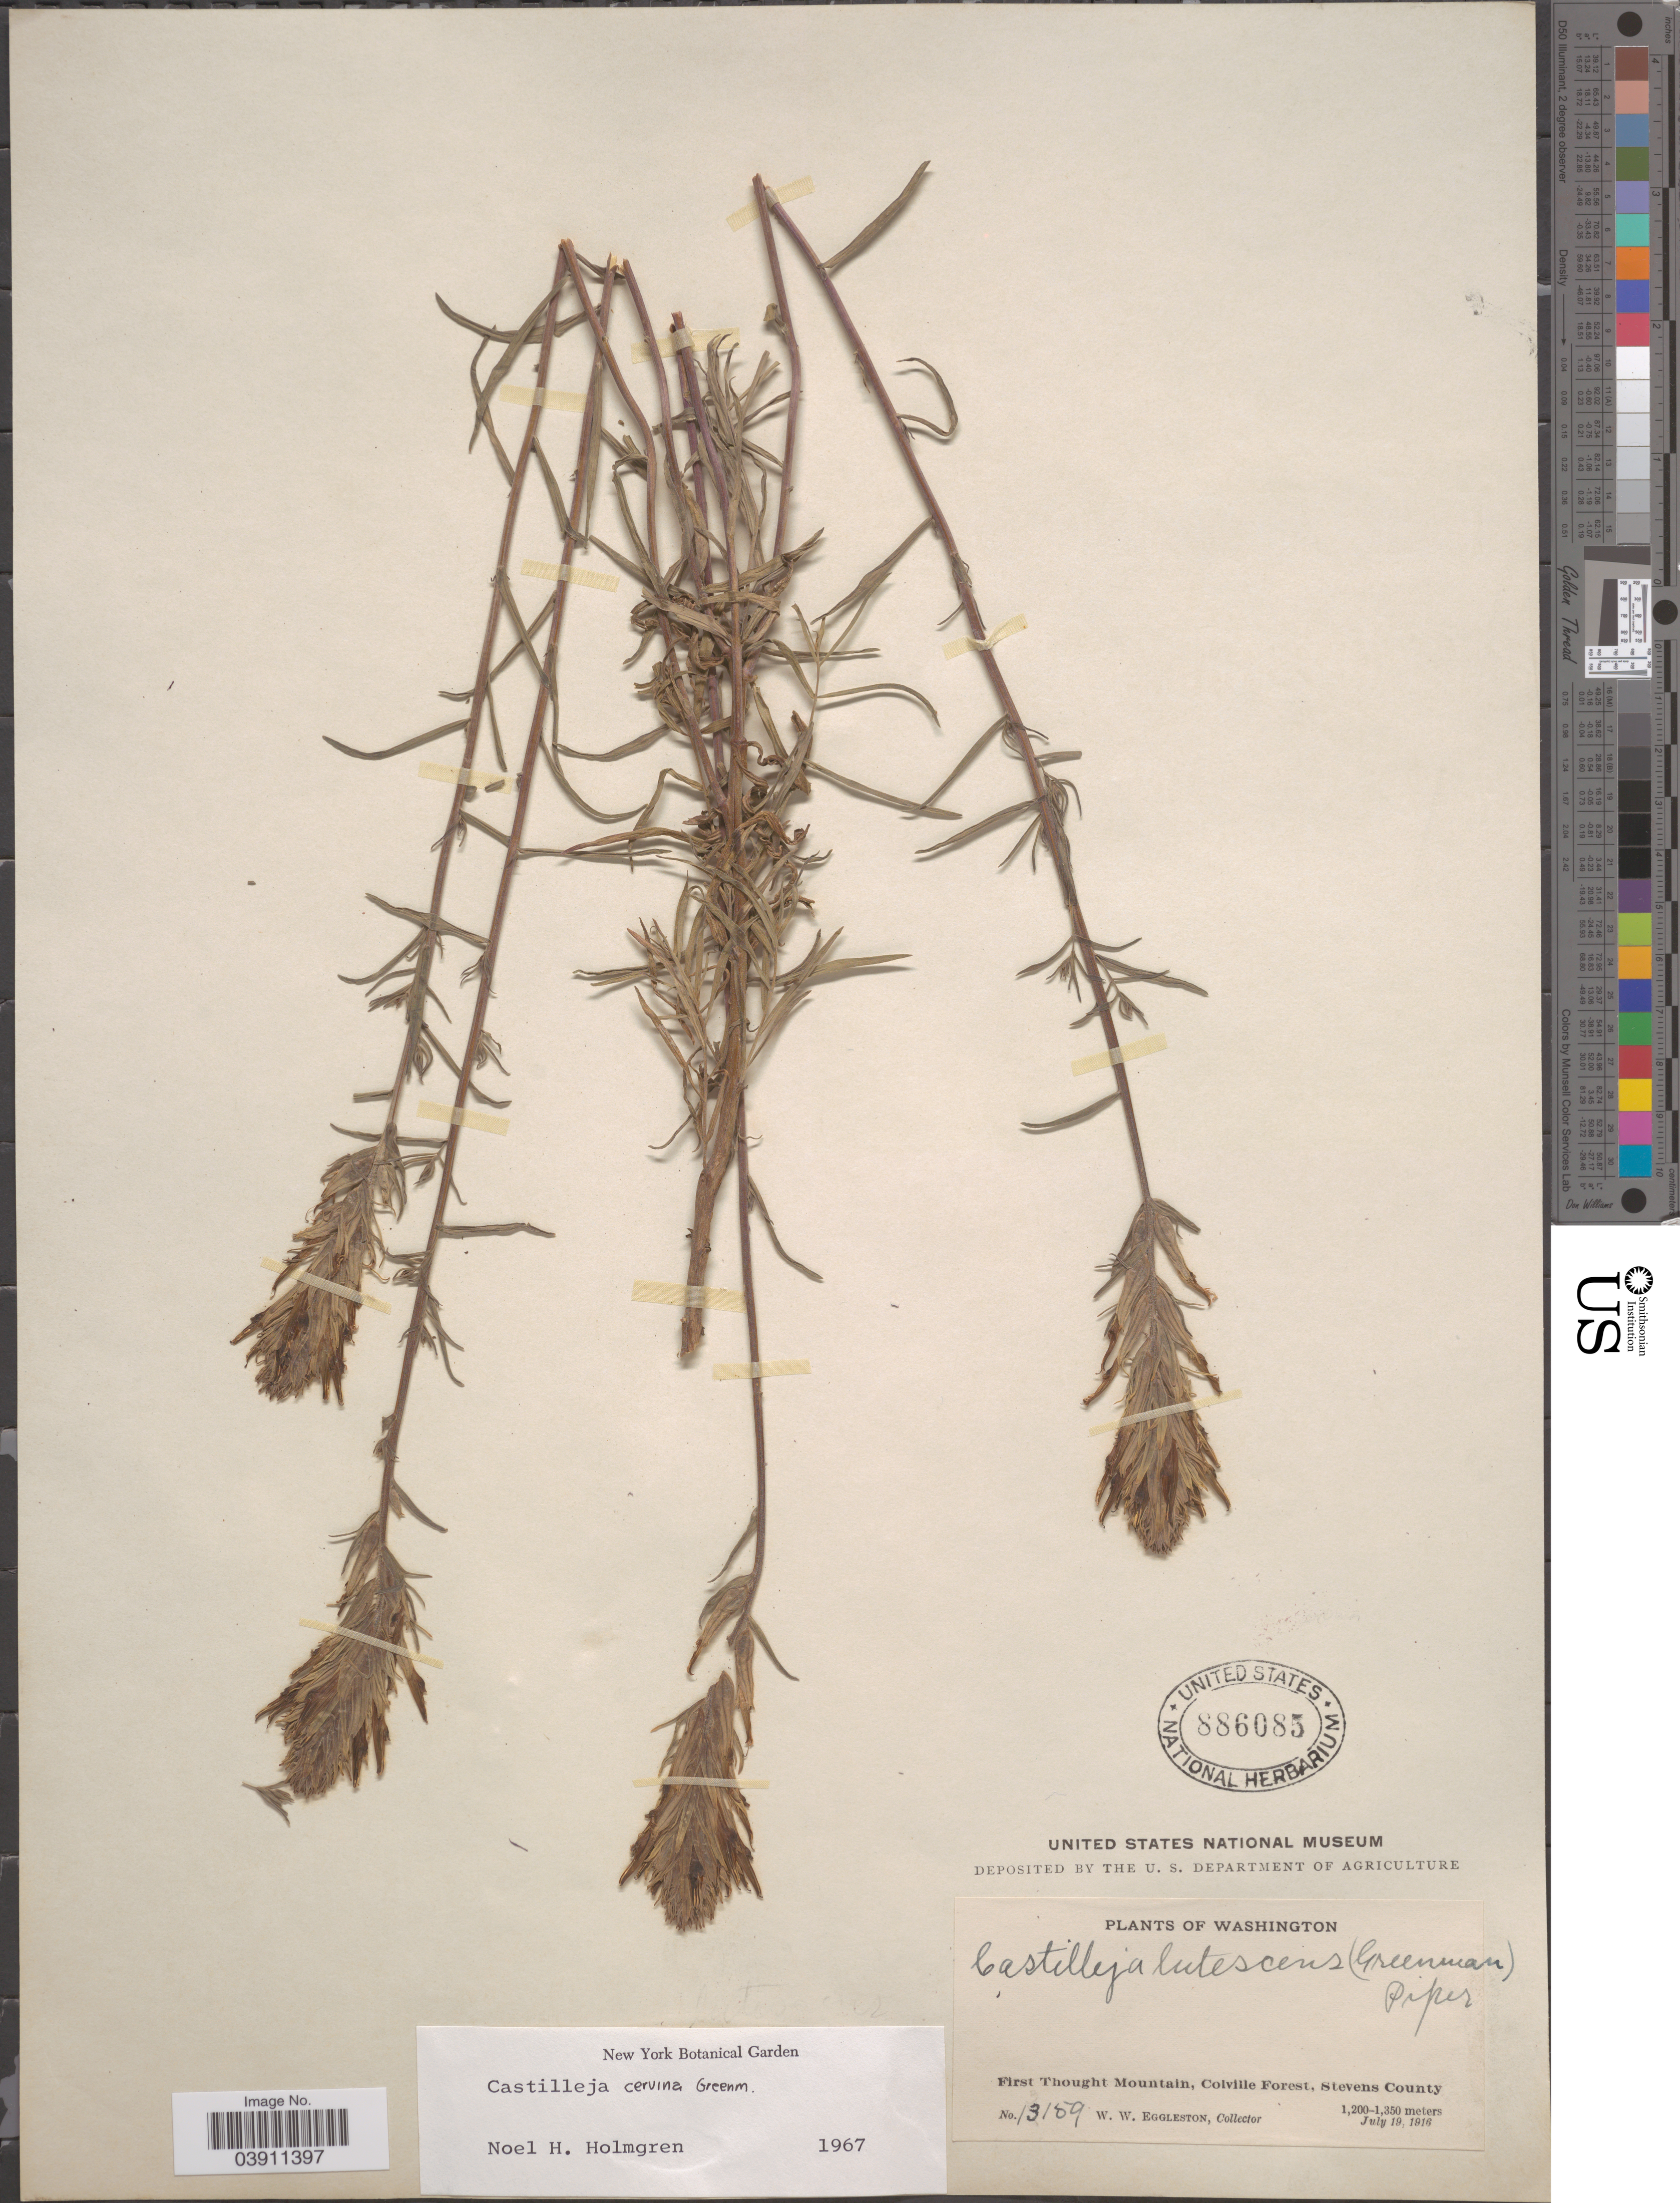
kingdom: Plantae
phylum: Tracheophyta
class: Magnoliopsida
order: Lamiales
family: Orobanchaceae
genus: Castilleja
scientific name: Castilleja cervina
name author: Greenm.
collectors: W. W. Eggleston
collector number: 13159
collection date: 1916-07-19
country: United States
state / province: Washington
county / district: Stevens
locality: First Thought Mountain, Colville Forest, Stevens County.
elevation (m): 1200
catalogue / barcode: US 886085